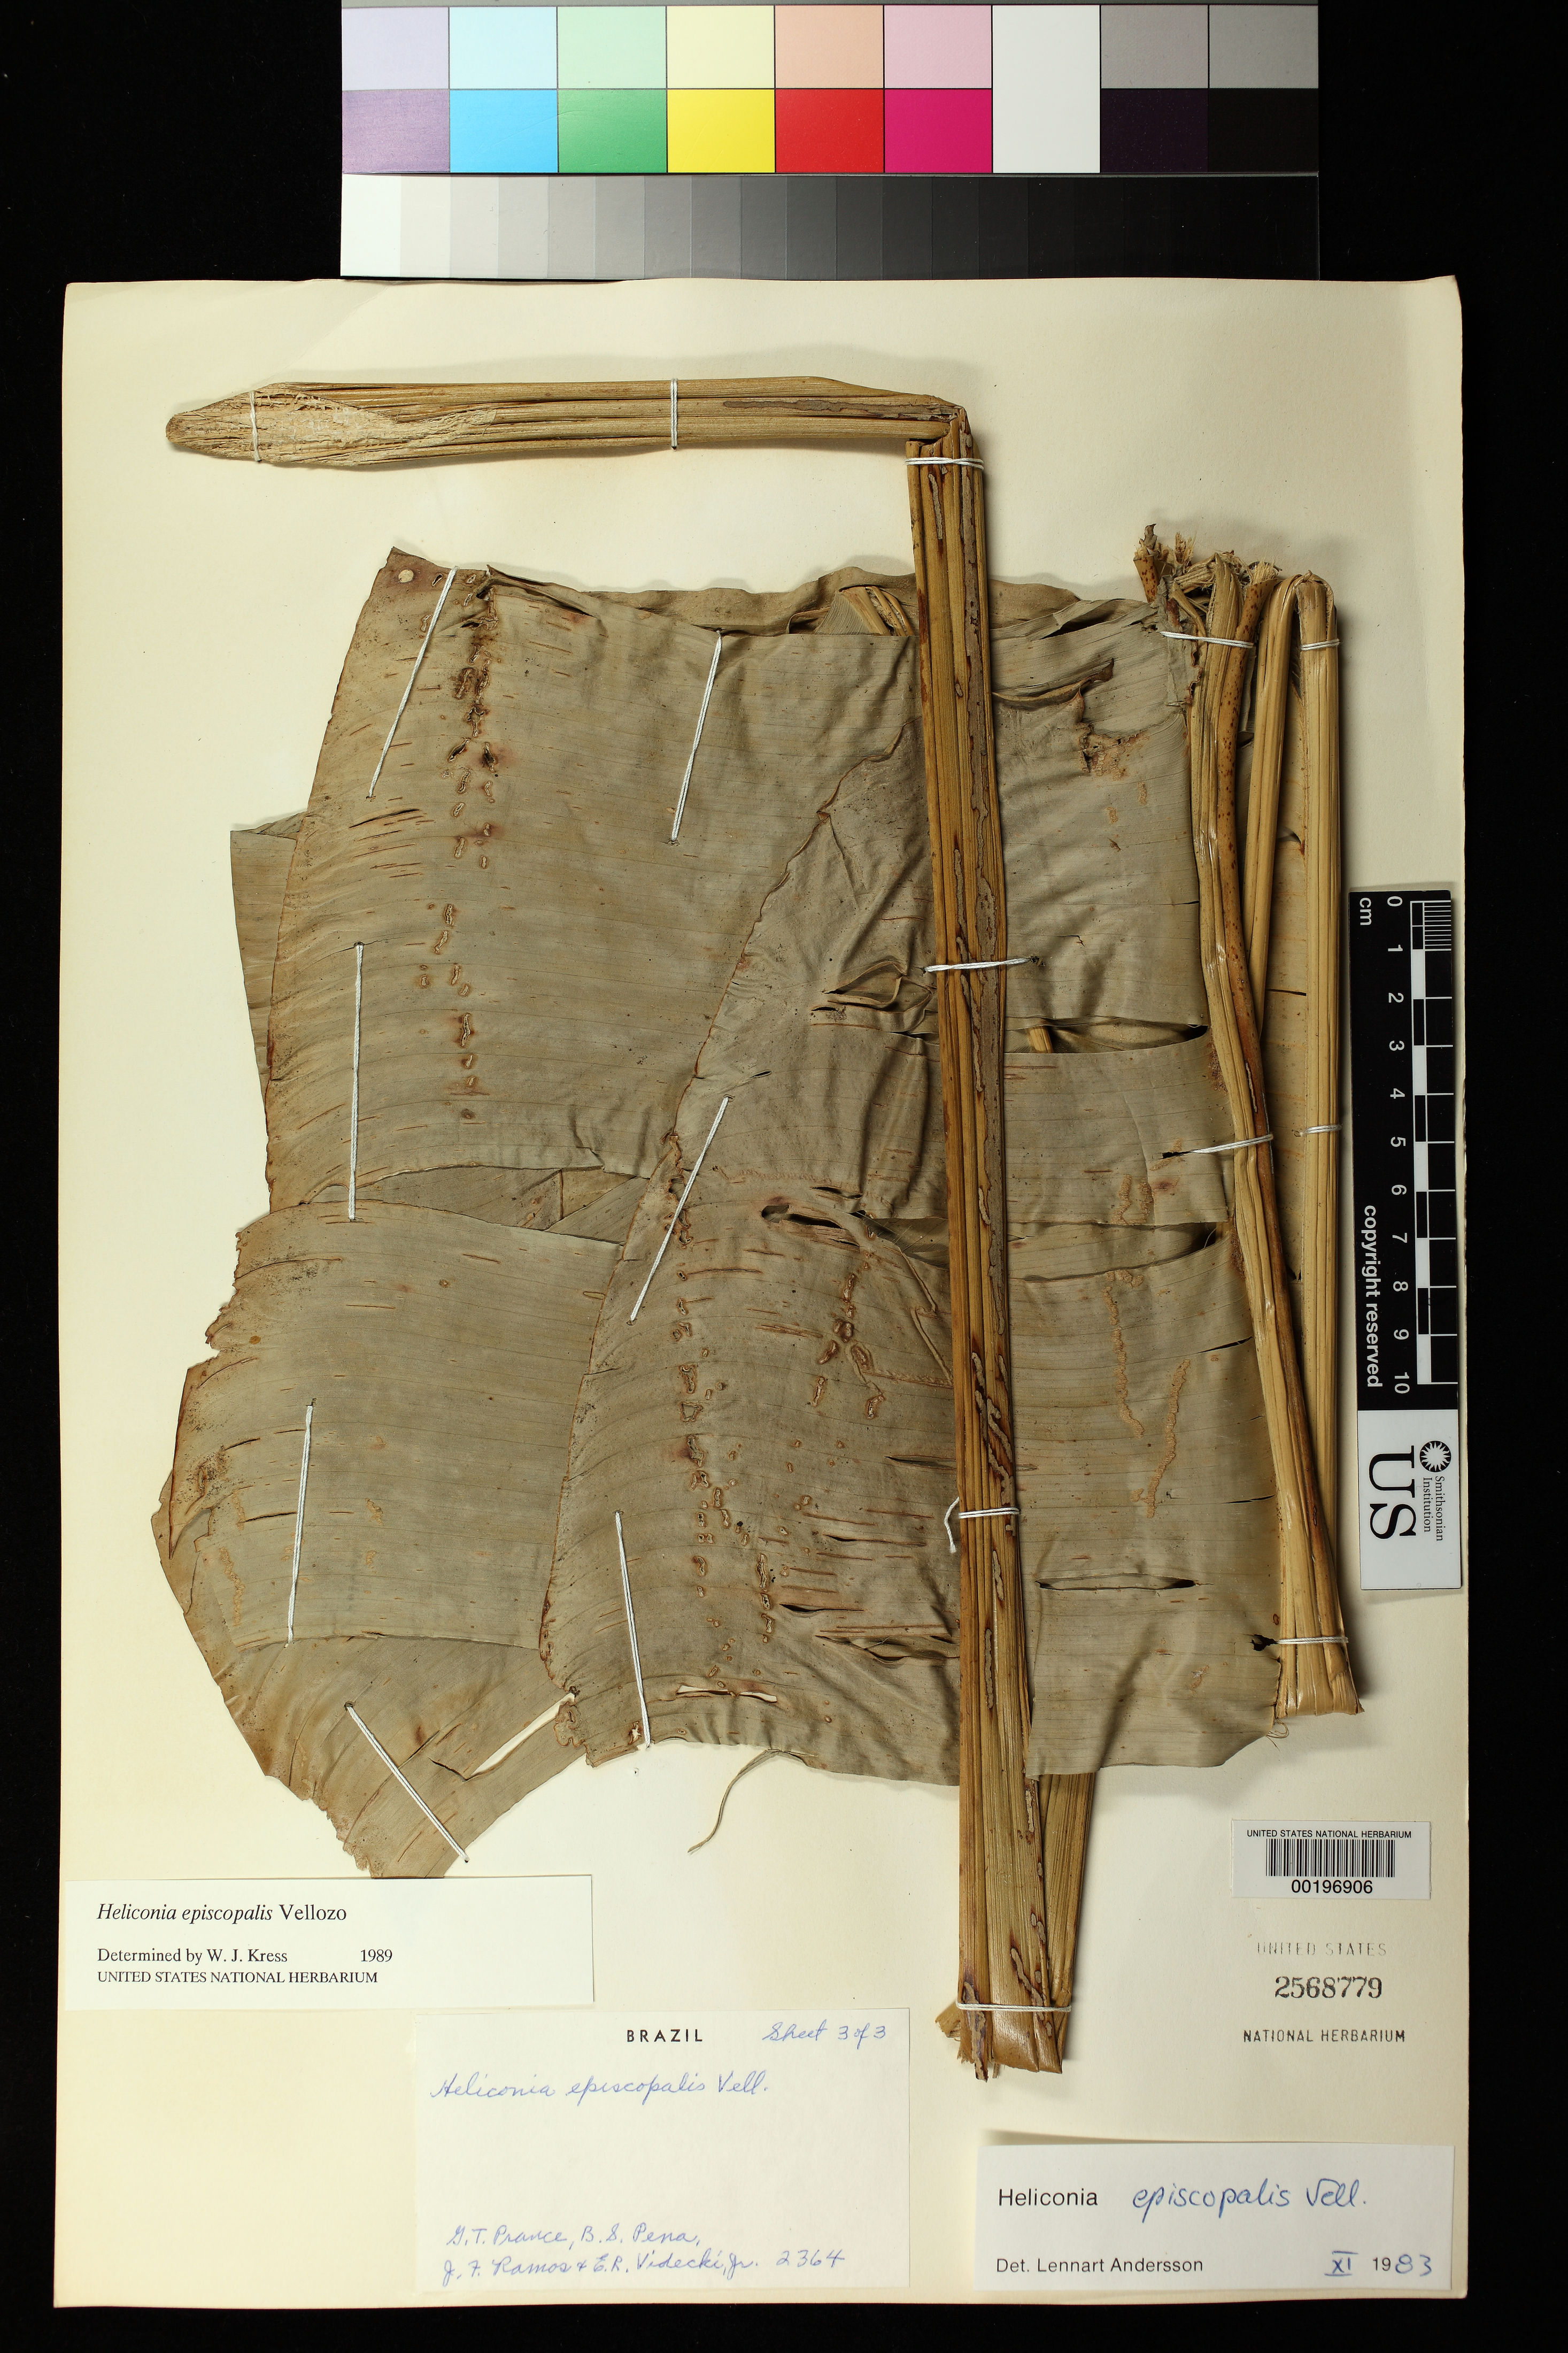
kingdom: Plantae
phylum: Tracheophyta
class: Liliopsida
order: Zingiberales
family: Heliconiaceae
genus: Heliconia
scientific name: Heliconia episcopalis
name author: Vell.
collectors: G. T. Prance, B. S. Pena, J. F. Ramos & E. R. Videcki Jr.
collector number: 2364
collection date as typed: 17 Sep 1966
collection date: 1966-09-17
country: Brazil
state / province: Amazonas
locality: Disturbed varzea forest behind santa maria, w. bank of rio acre, opposite boca do acre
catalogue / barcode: US 2568779